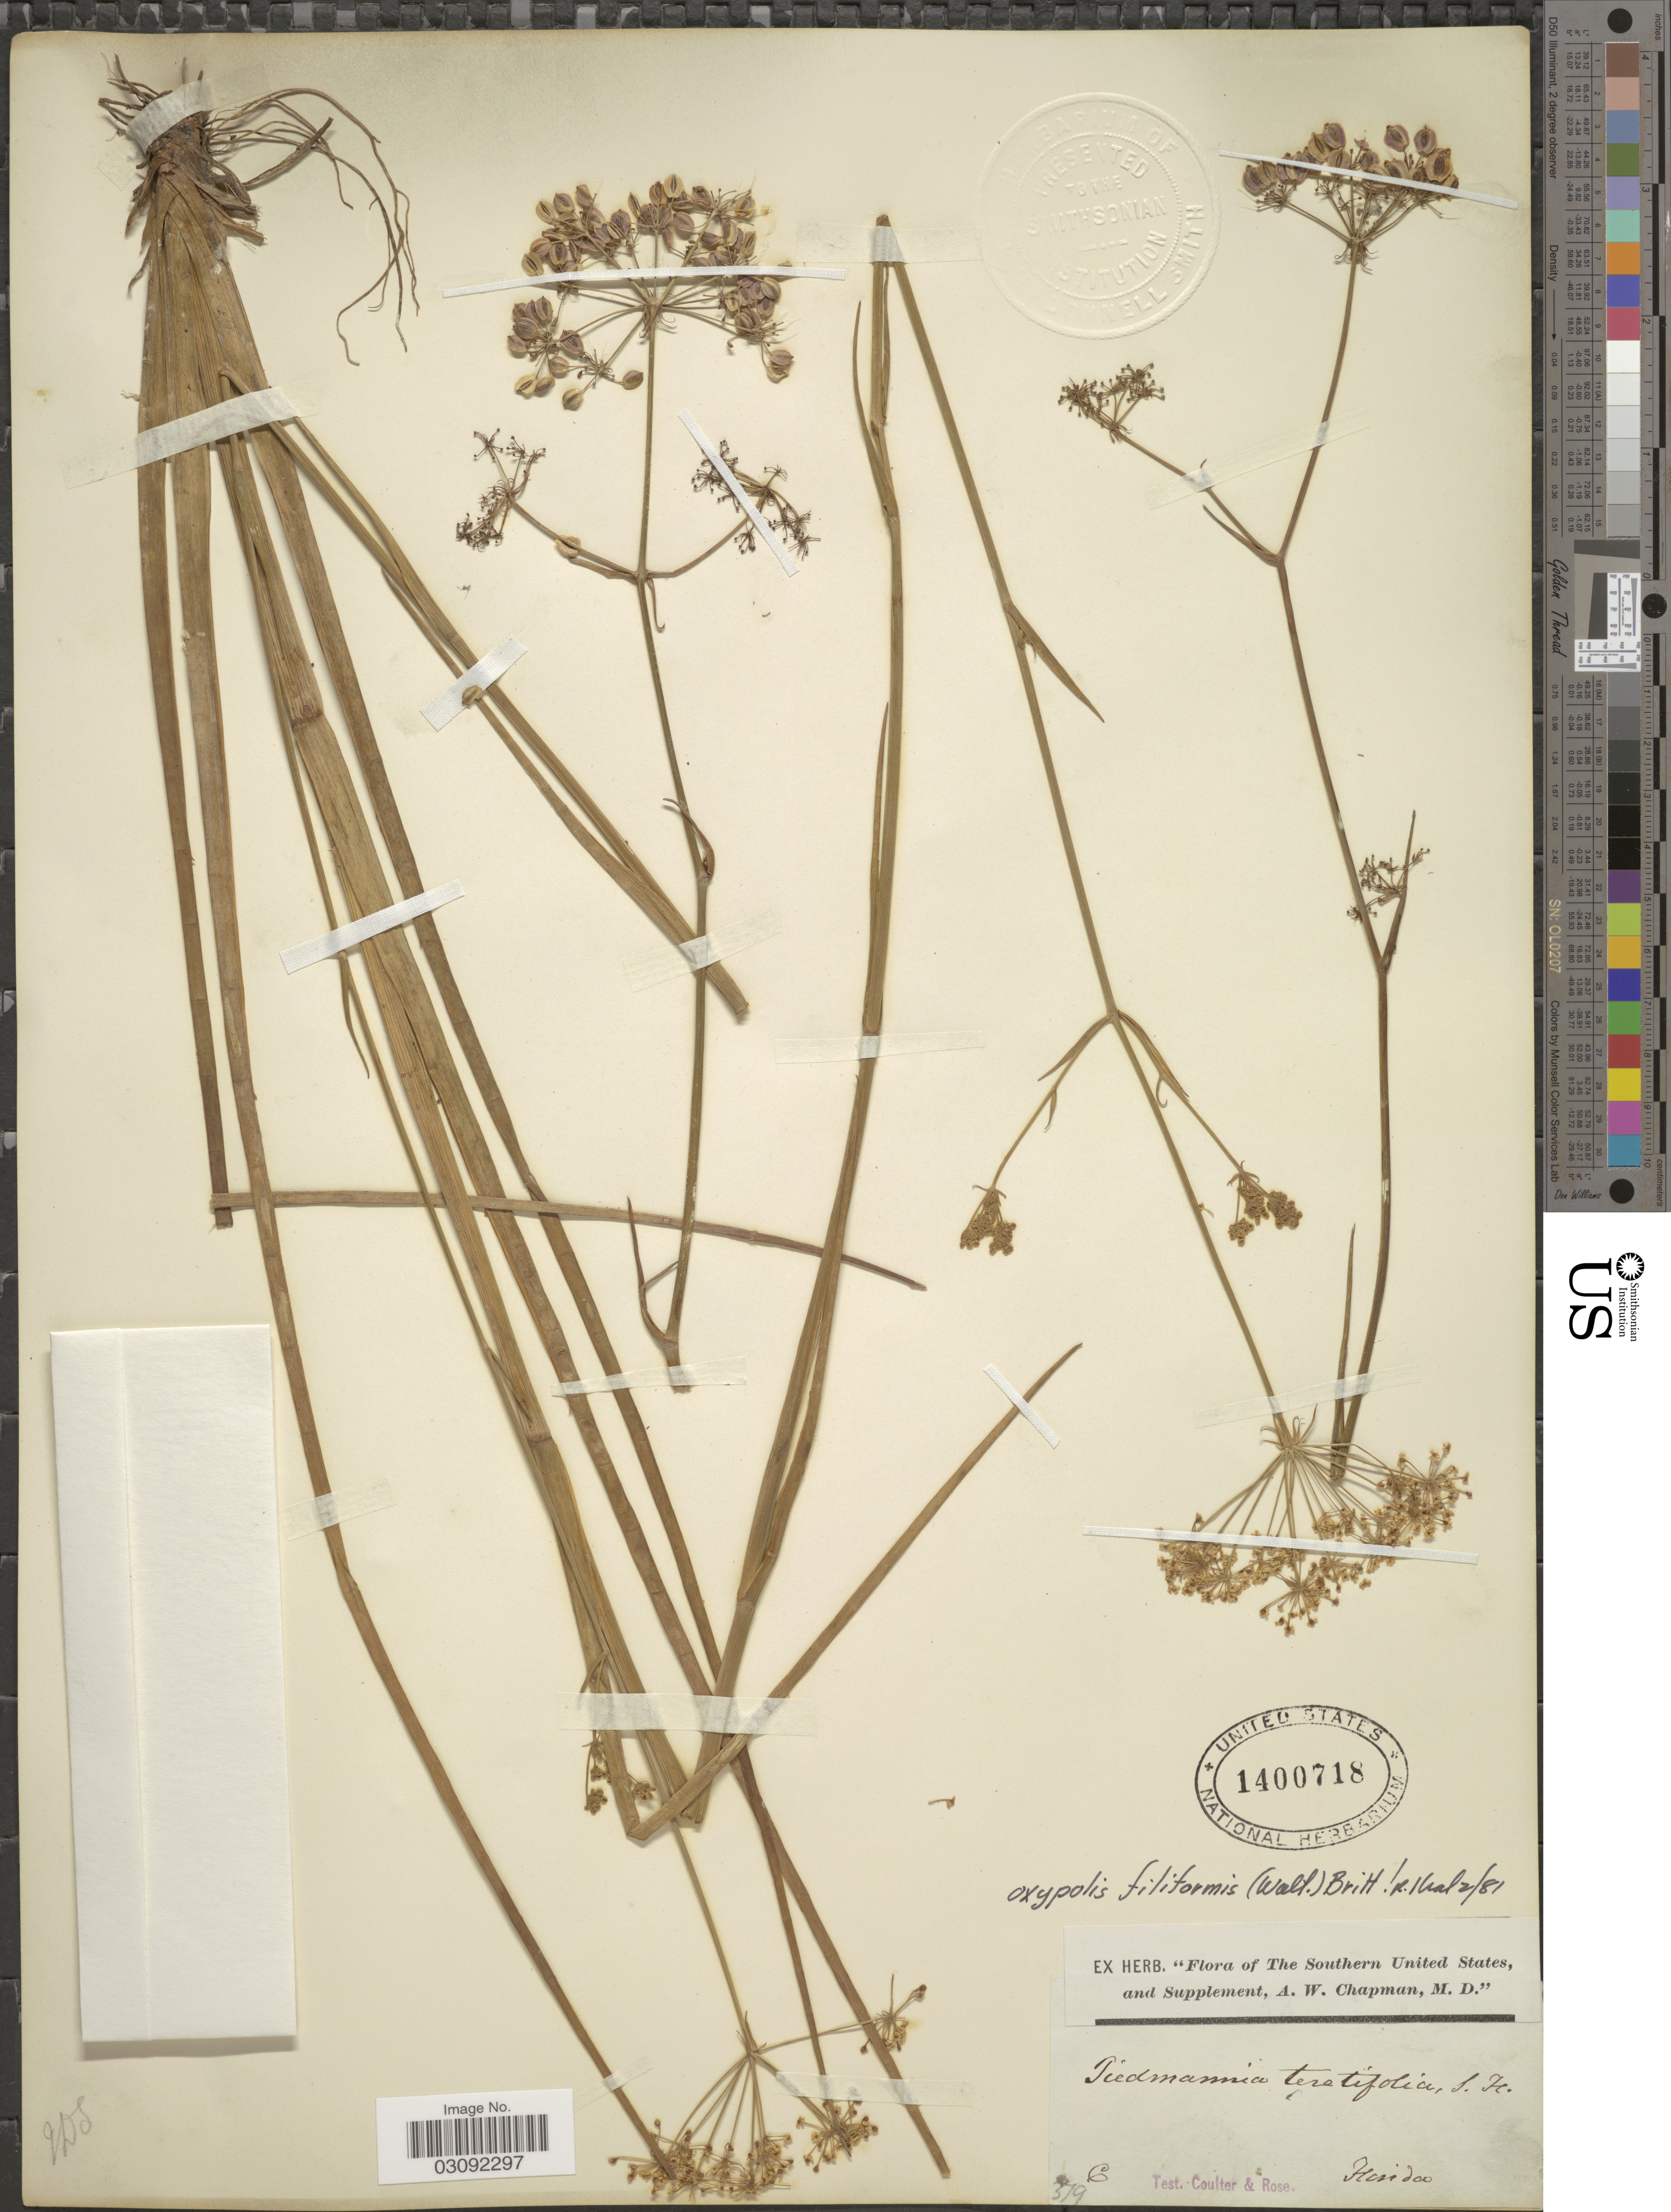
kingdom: Plantae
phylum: Tracheophyta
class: Magnoliopsida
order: Apiales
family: Apiaceae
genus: Oxypolis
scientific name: Oxypolis filiformis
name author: (Walter) Britton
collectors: A. W. Chapman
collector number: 6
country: United States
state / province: Florida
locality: Southern United States and Supplement.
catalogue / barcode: US 1400718